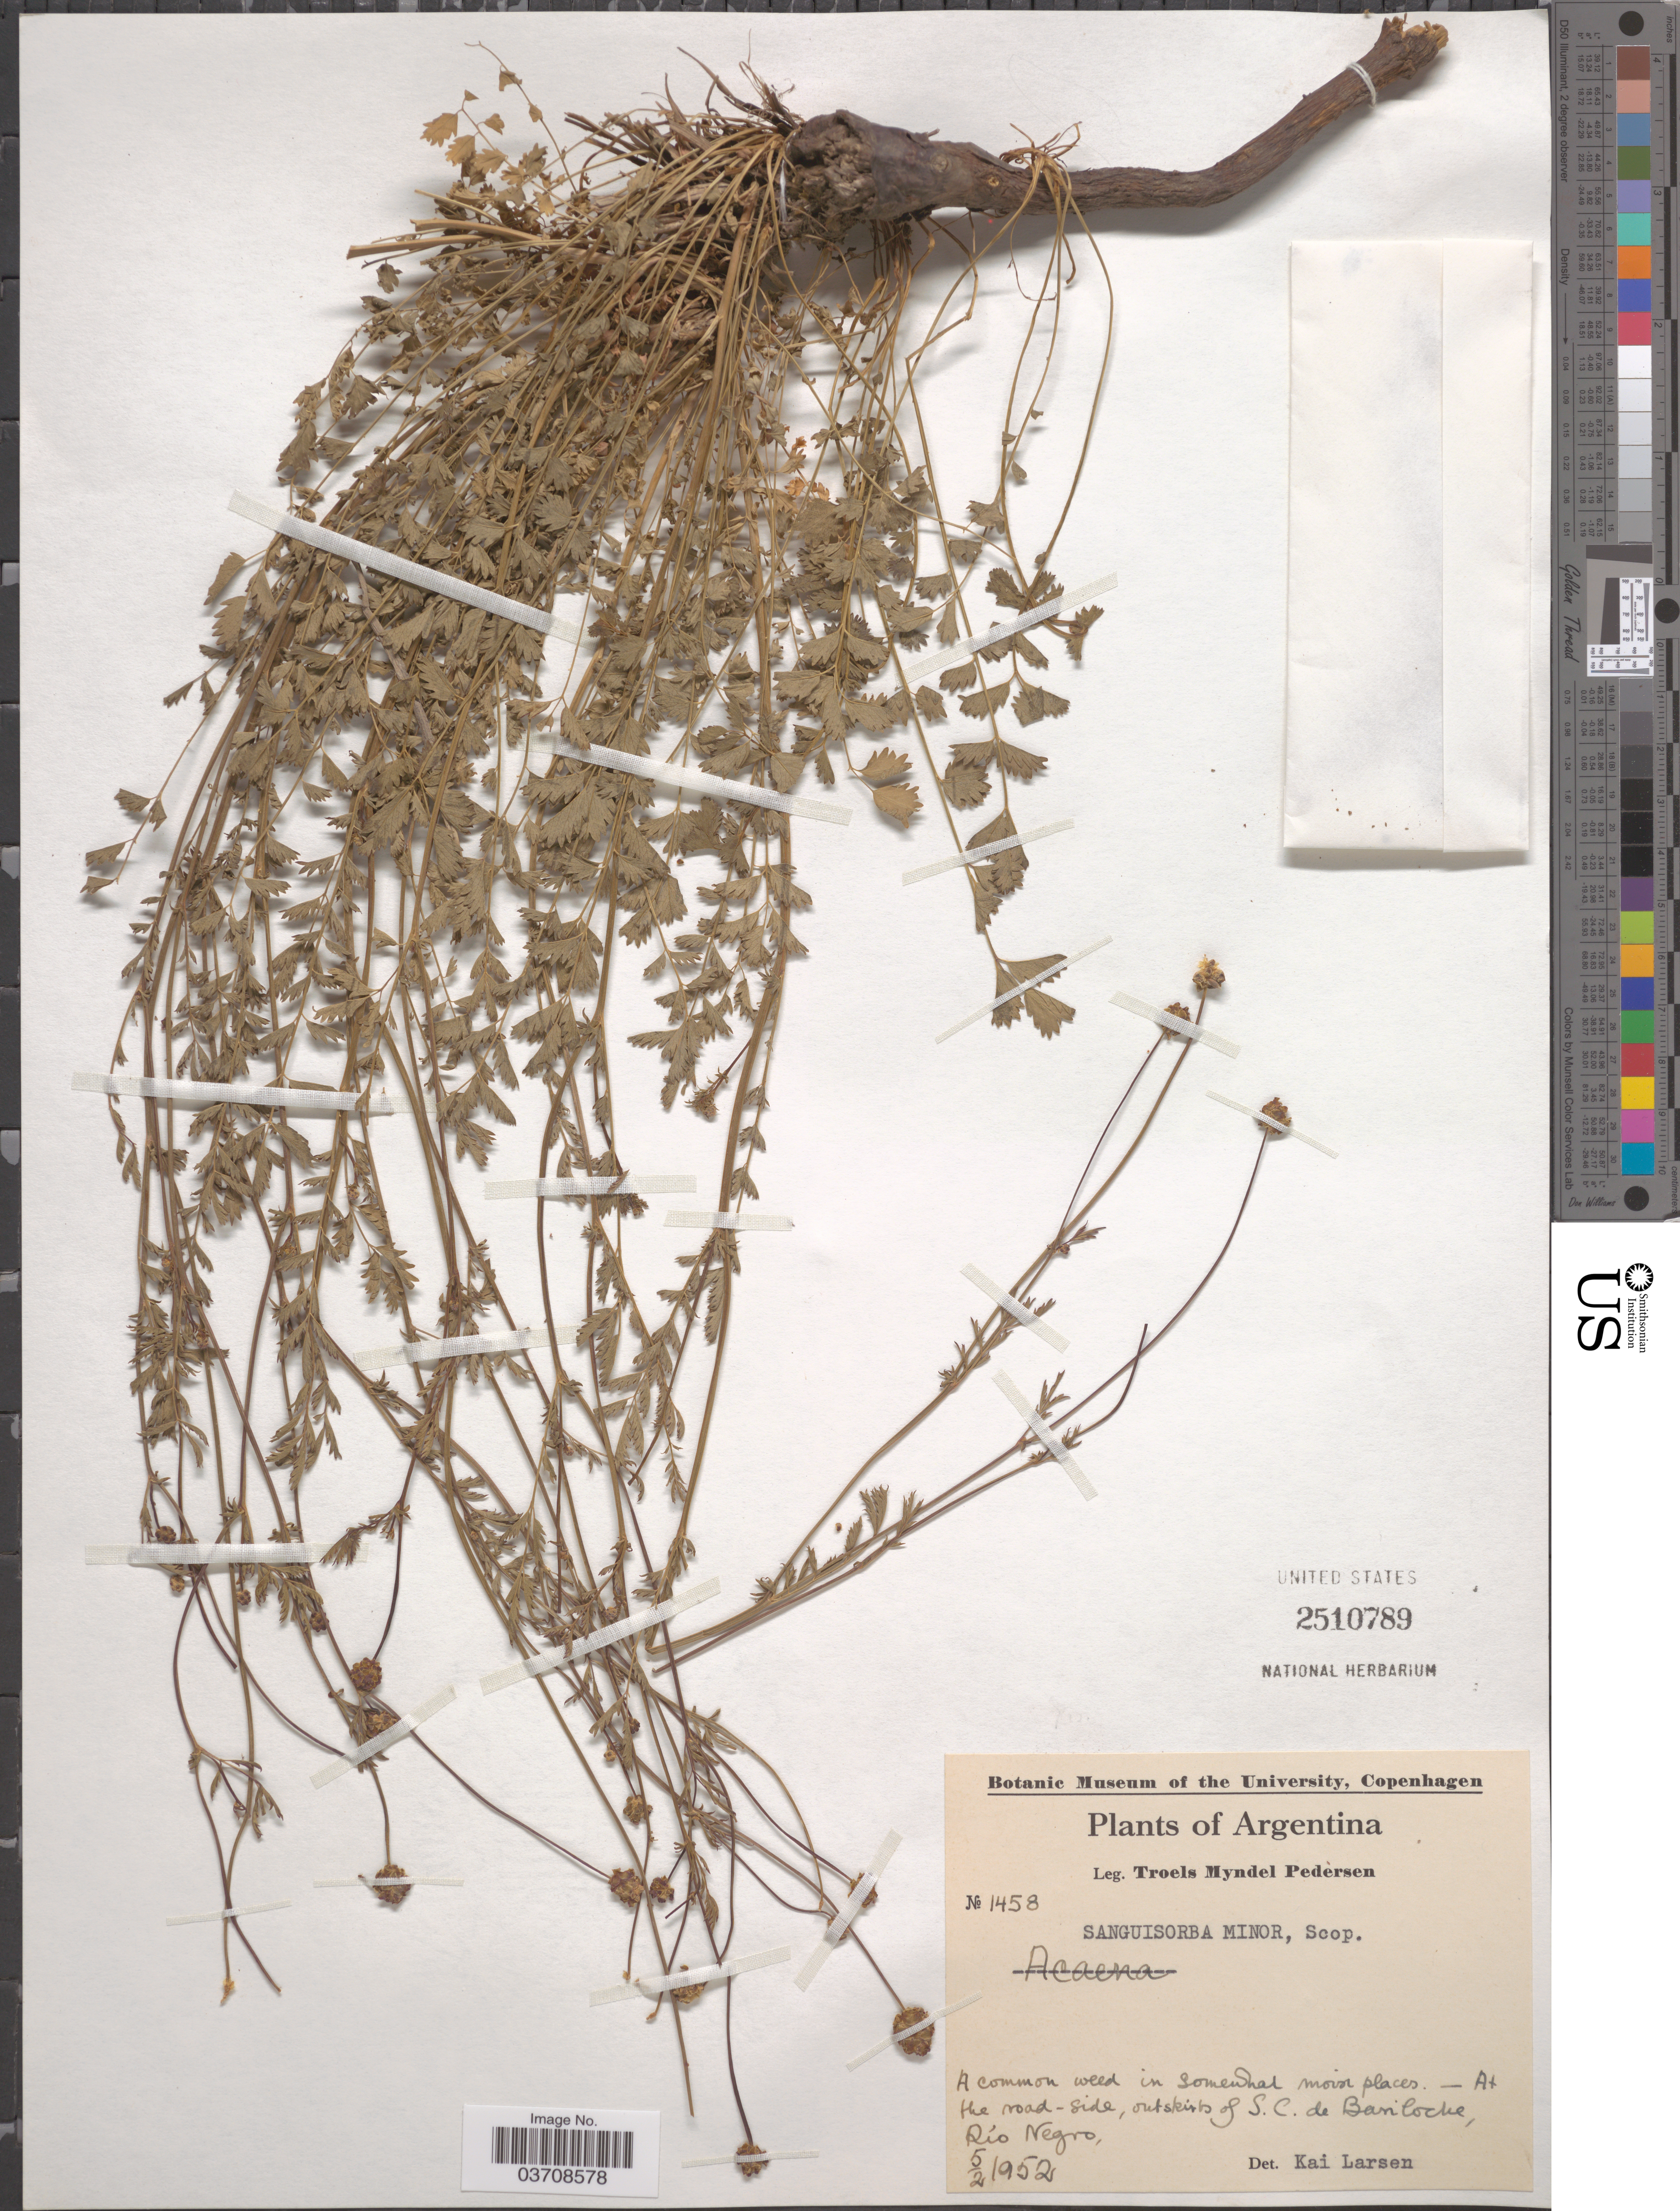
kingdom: Plantae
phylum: Tracheophyta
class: Magnoliopsida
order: Rosales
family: Rosaceae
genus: Sanguisorba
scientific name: Sanguisorba minor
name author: Scop.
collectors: T. Pederson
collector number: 1458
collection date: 1952-02-05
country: Argentina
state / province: Rio Negro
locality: At the road-side, outskirts of S.C. de Bariloche.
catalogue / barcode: US 2510789